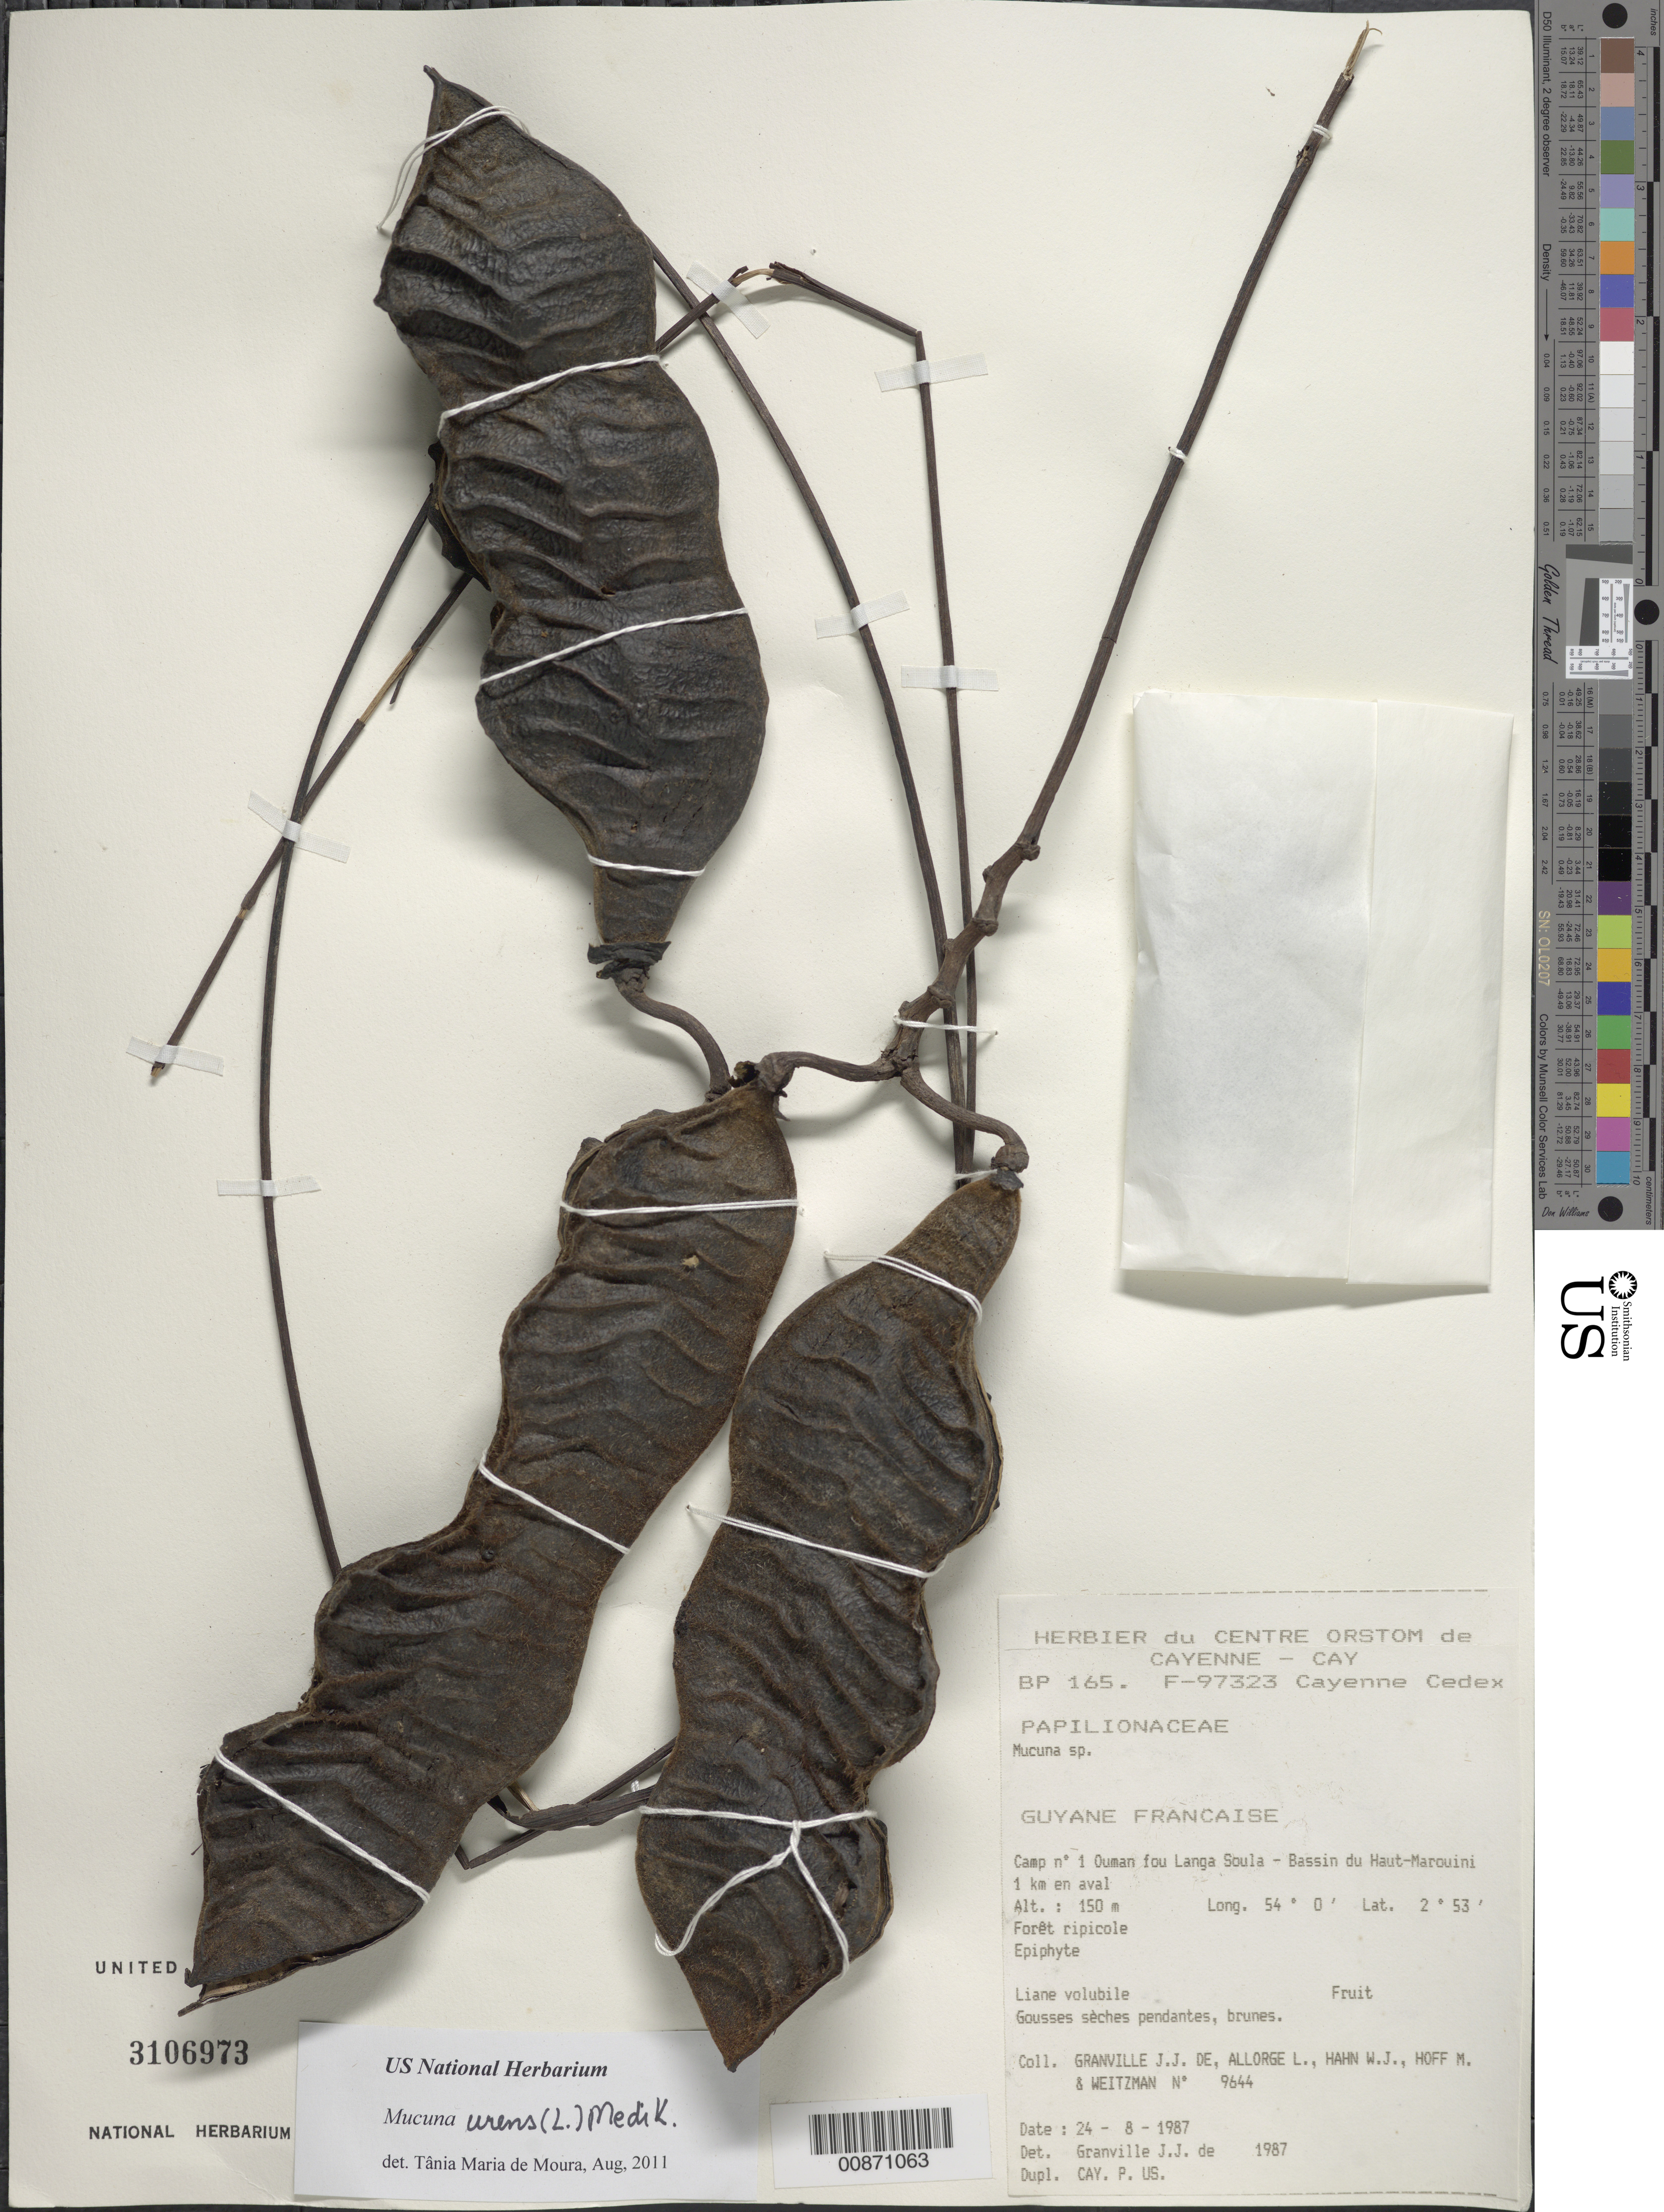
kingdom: Plantae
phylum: Tracheophyta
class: Magnoliopsida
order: Fabales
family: Fabaceae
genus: Mucuna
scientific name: Mucuna urens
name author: (L.) Medik.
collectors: J.-J. de Granville, L. Allorge, W. J. Hahn, M. Hoff & A. L. Weitzman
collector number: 9644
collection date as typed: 24-Aug-87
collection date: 1987-08-24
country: French Guiana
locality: Ouman fou Langa Soula, Camp #1, Bassin du Haut-Marouini, 1 km en aval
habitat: Forêt ripicole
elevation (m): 150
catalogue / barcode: US 3106973